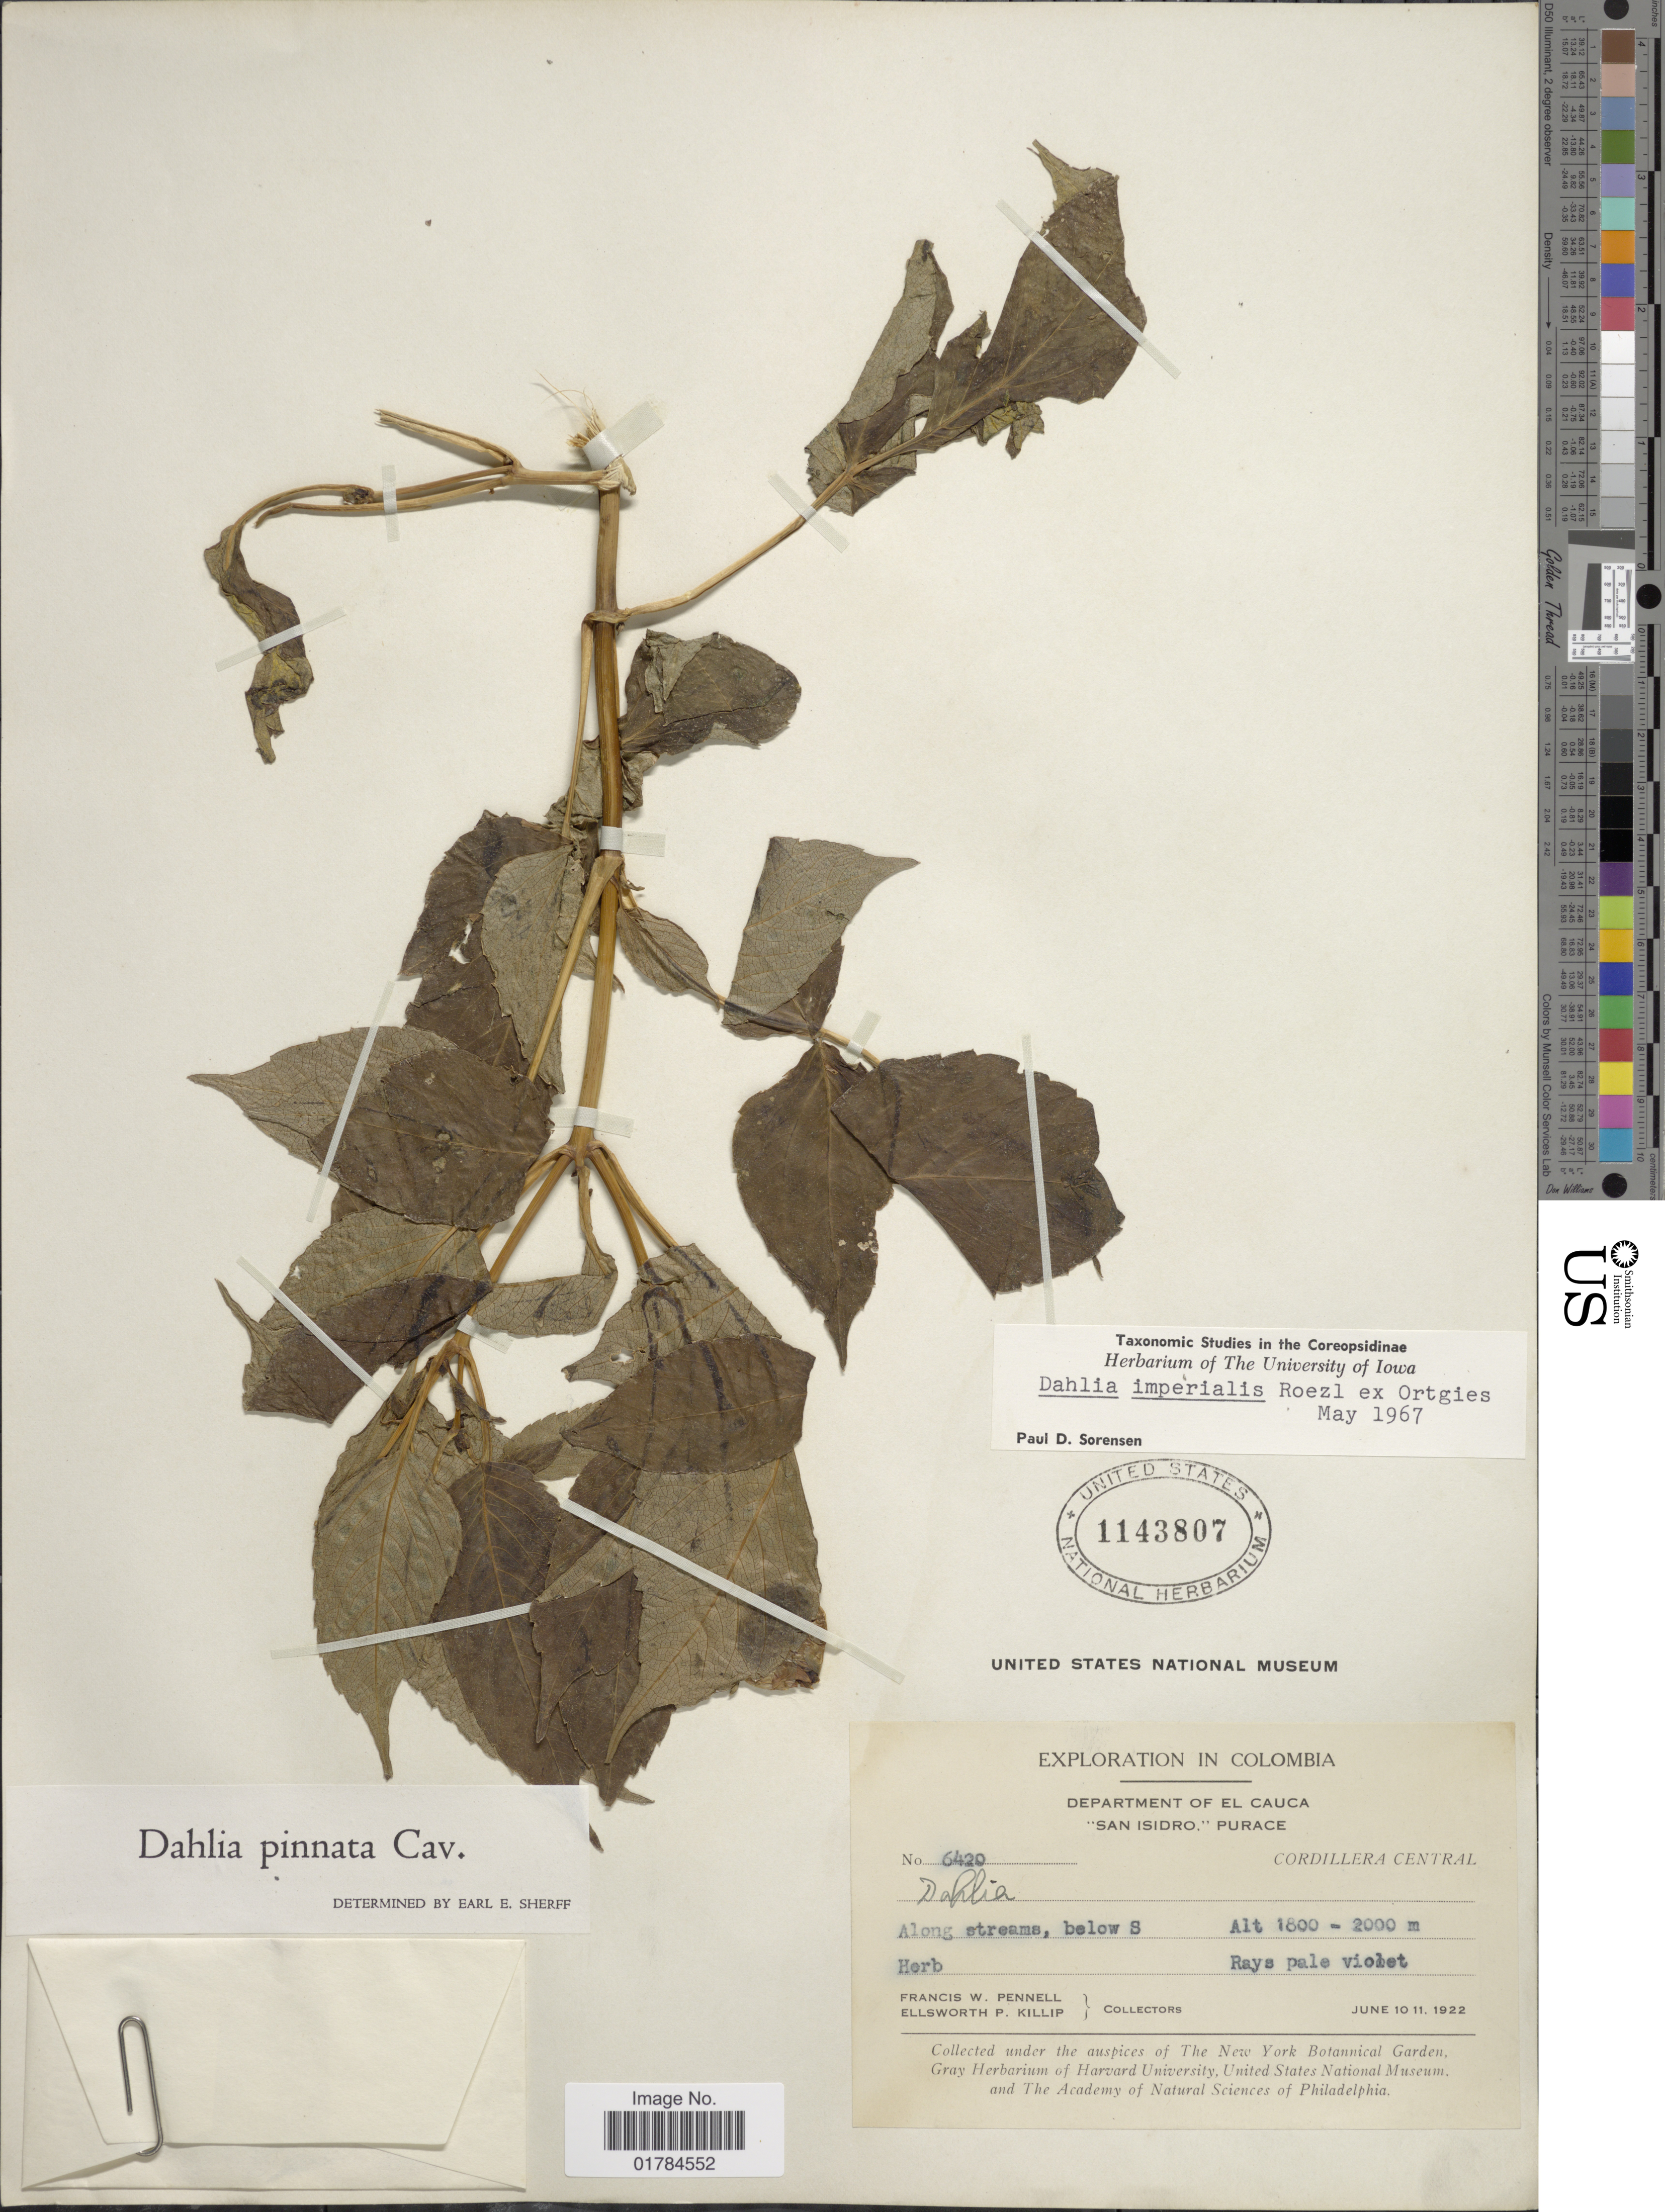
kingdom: Plantae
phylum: Tracheophyta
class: Magnoliopsida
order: Asterales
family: Asteraceae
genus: Dahlia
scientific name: Dahlia imperialis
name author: Roezl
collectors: F. W. Pennell & E. P. Killip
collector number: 6420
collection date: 1922-06-10/1922-06-11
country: Colombia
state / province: Cauca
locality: San Isidro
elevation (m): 1800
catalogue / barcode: US 1143807